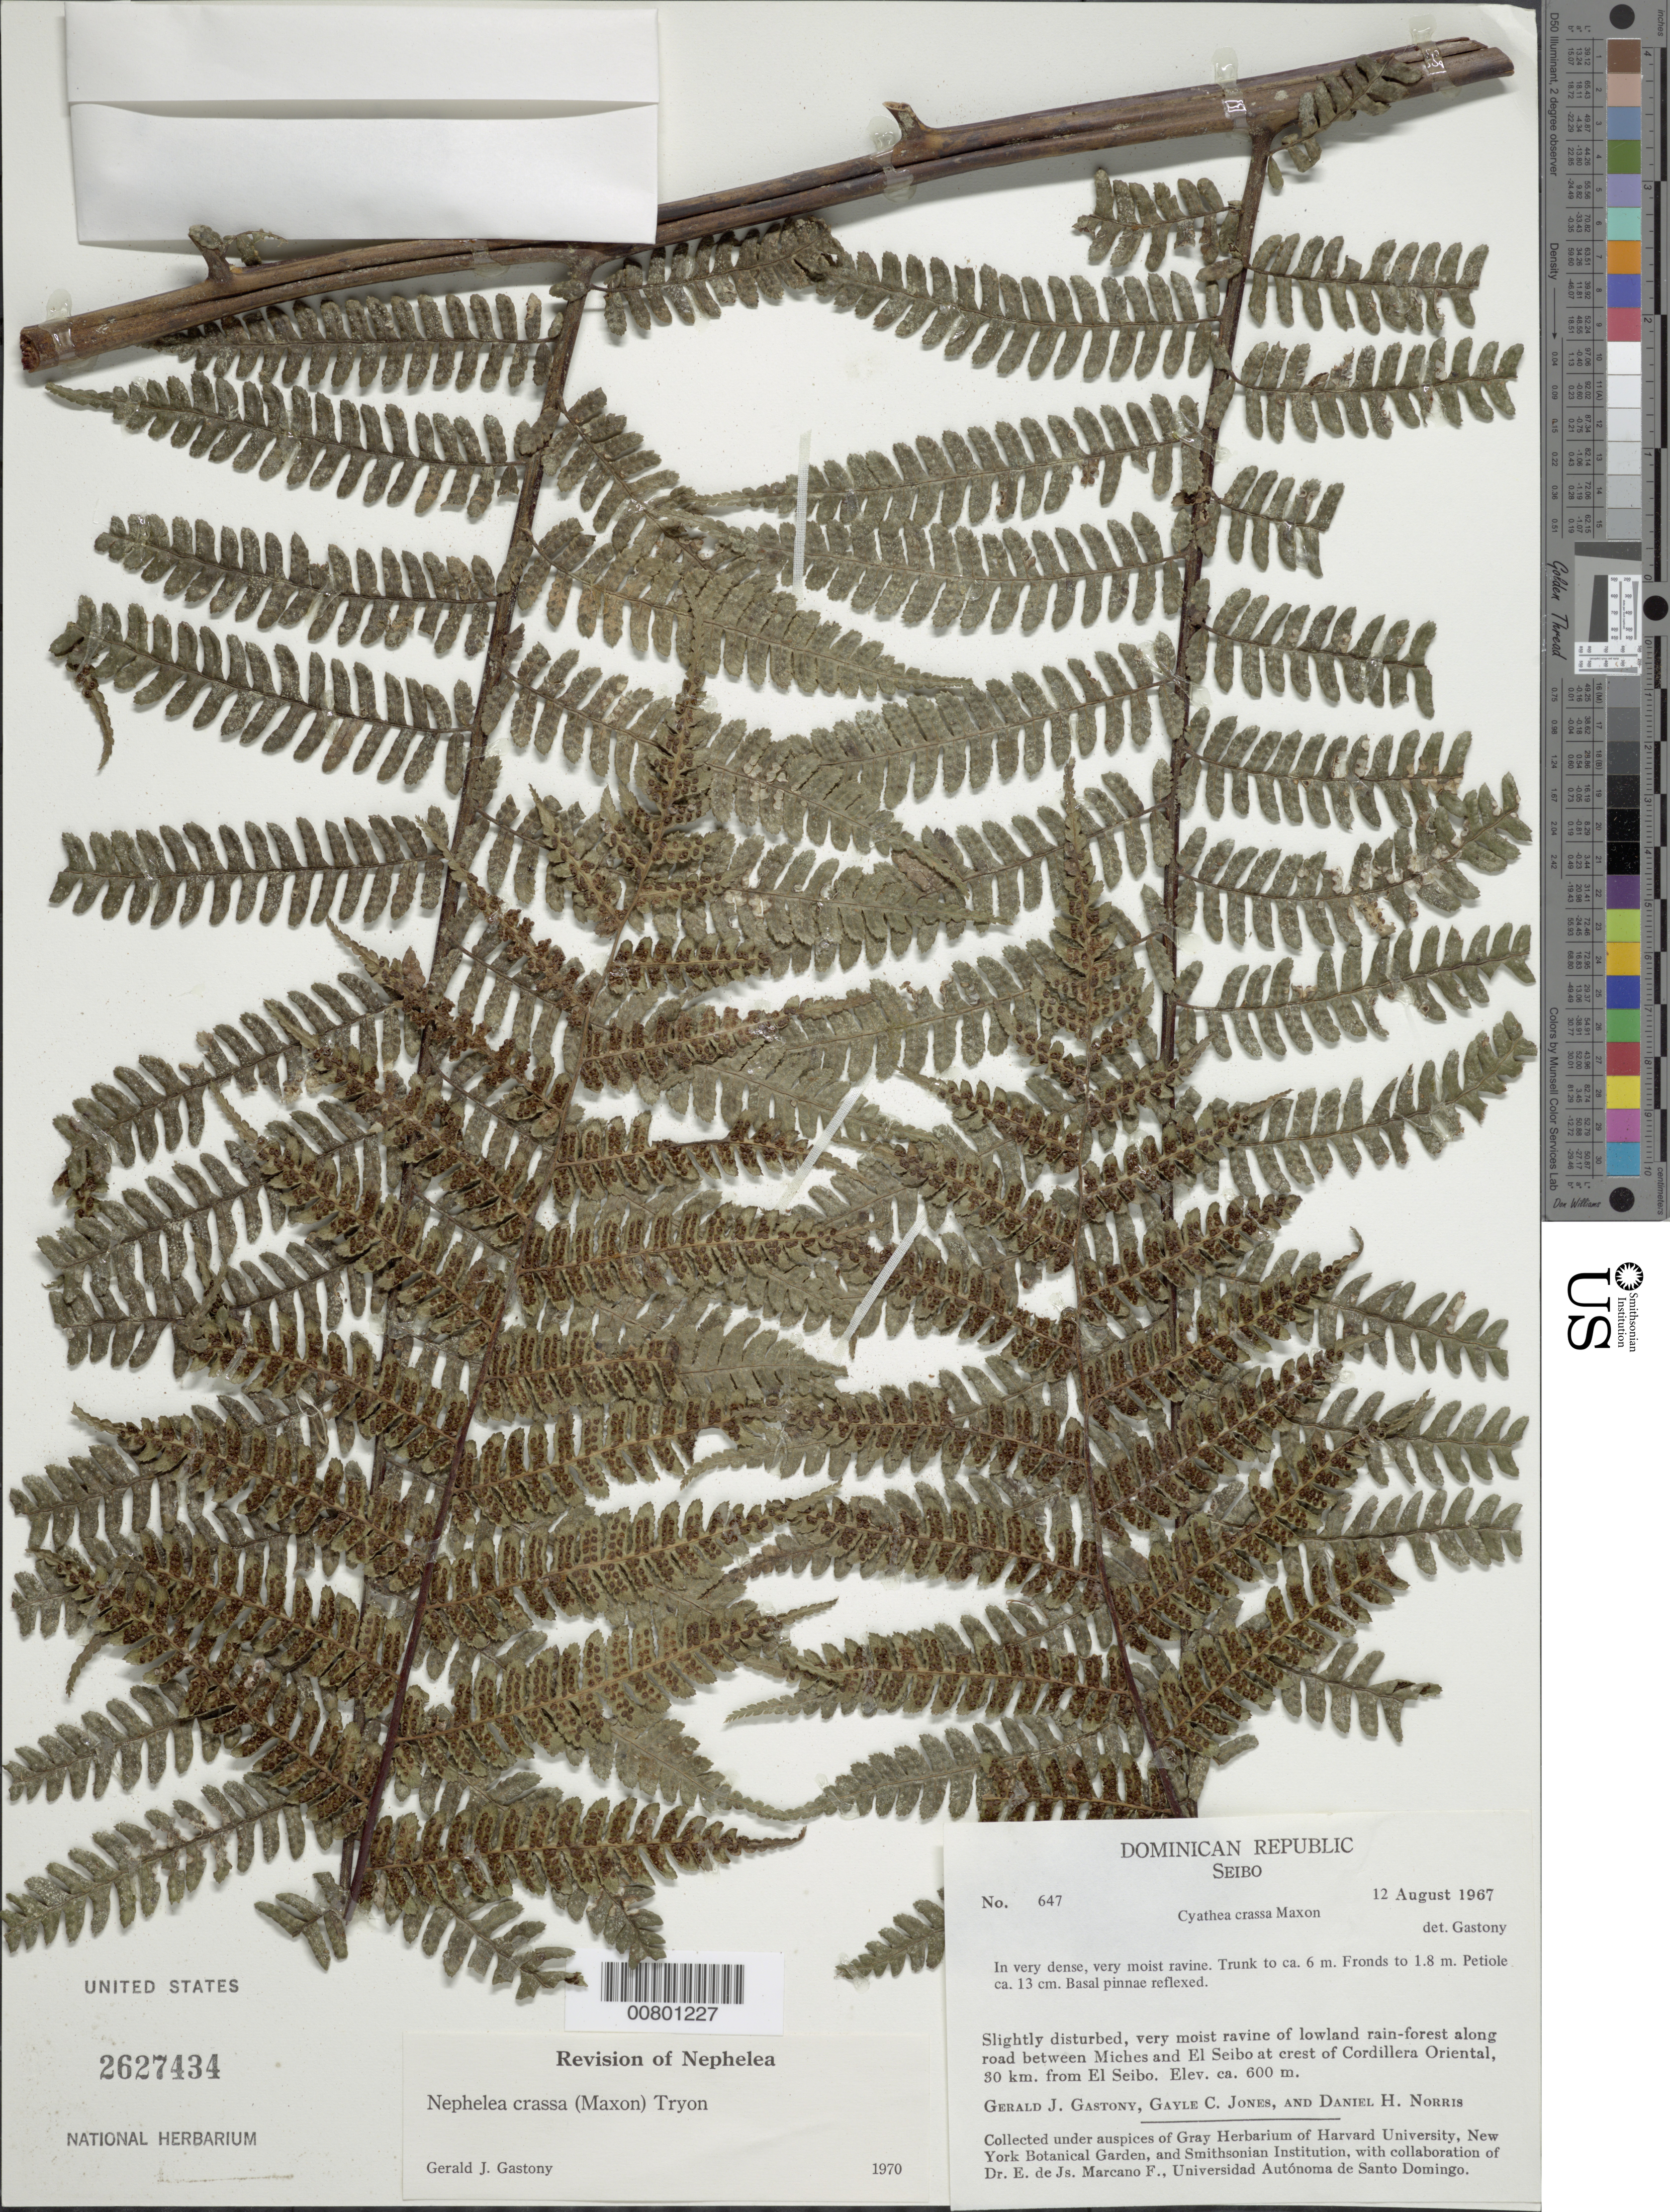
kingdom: Plantae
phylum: Tracheophyta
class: Polypodiopsida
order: Cyatheales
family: Cyatheaceae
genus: Alsophila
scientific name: Alsophila jimeneziana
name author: D.S. Conant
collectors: G. Gastony, G. C. Jones & D. H. Norris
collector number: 647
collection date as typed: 12 Aug 1967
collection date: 1967-08-12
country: Dominican Republic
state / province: El Seibo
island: Hispaniola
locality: Miches to El Seibo road, crest of Cordillera Oriental, 30 km from El Siebo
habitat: Slightly disturbed, very moist ravine of lowland rainforest along road; in very dense, very moist ravine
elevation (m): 600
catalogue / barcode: US 2627434